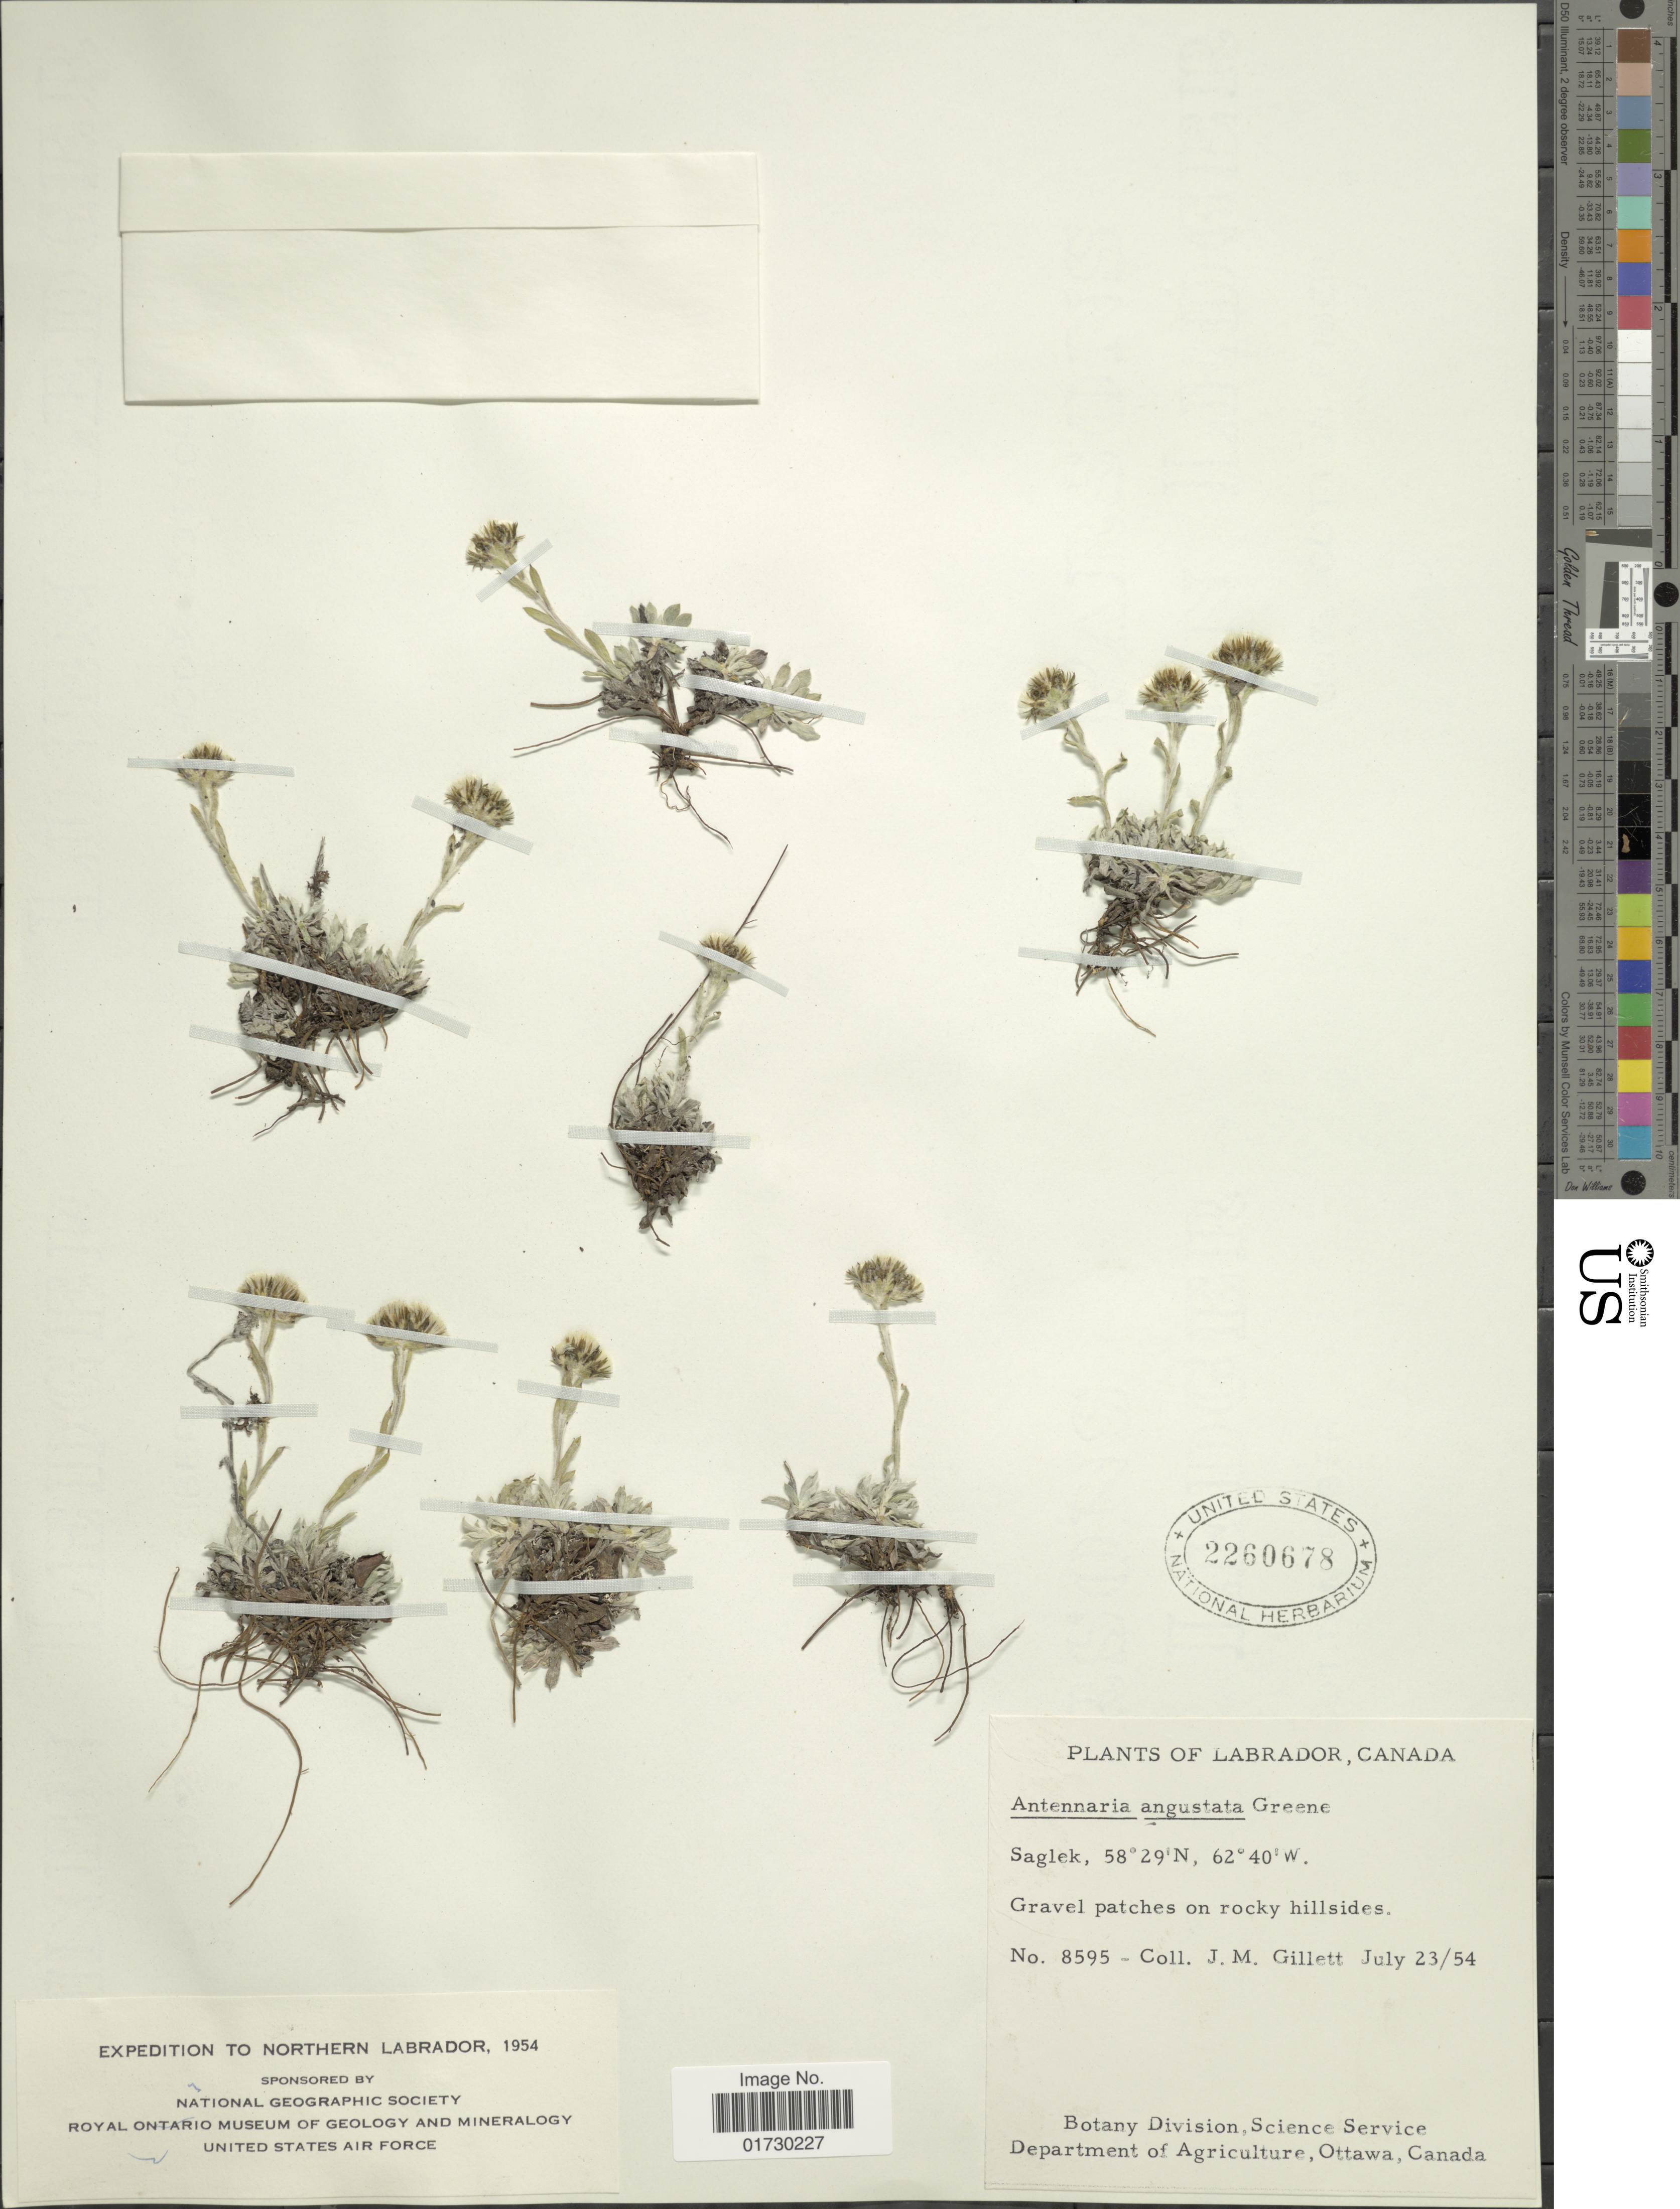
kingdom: Plantae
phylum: Tracheophyta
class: Magnoliopsida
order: Asterales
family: Asteraceae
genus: Antennaria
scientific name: Antennaria angustata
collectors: J. M. Gillett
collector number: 8595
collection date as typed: Transcribed d/m/y: 23/7/54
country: Canada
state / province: Newfoundland and Labrador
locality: Labrador, Canada, Gravel patches on rocky hillsides, Saglek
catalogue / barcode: US 2260678